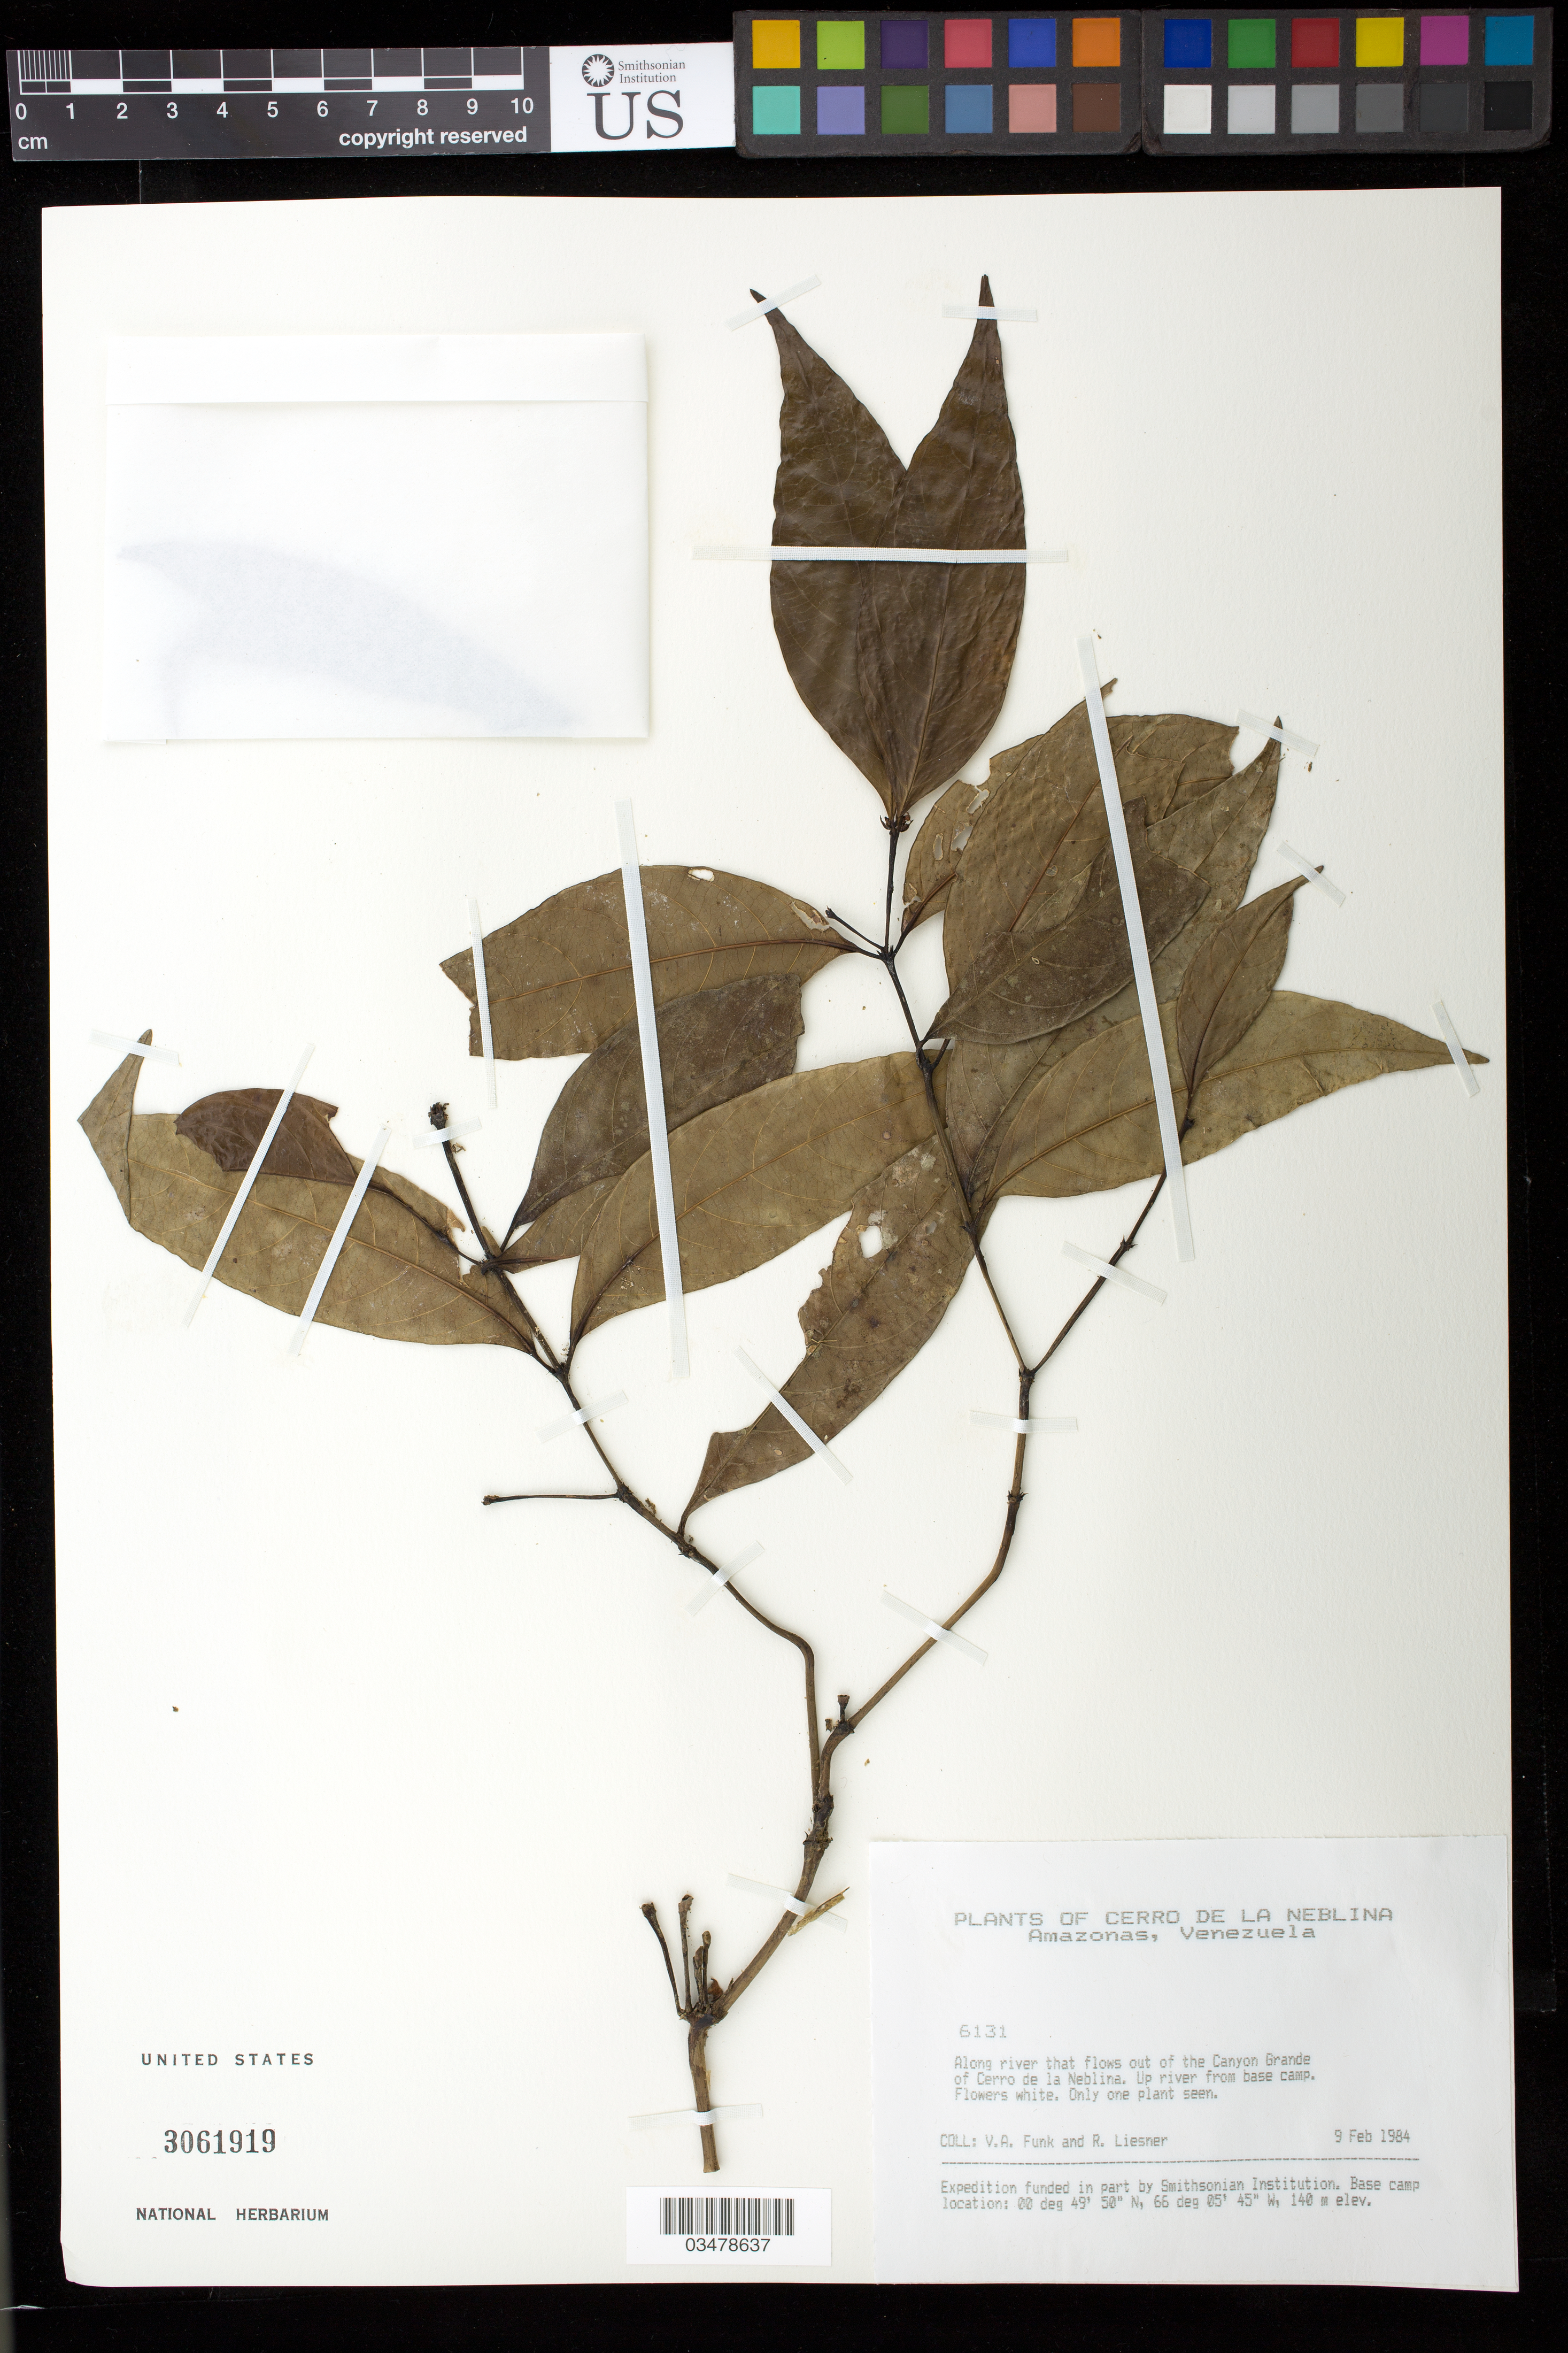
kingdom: Plantae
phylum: Tracheophyta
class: Magnoliopsida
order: Gentianales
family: Rubiaceae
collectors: V. Funk & R. L. Liesner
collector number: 6131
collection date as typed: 09 Feb 1984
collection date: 1984-02-09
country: Venezuela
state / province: Amazonas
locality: Along river that flows out of the Canyon Grande of Cerro de la Neblina; up river from base camp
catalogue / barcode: US 3061919